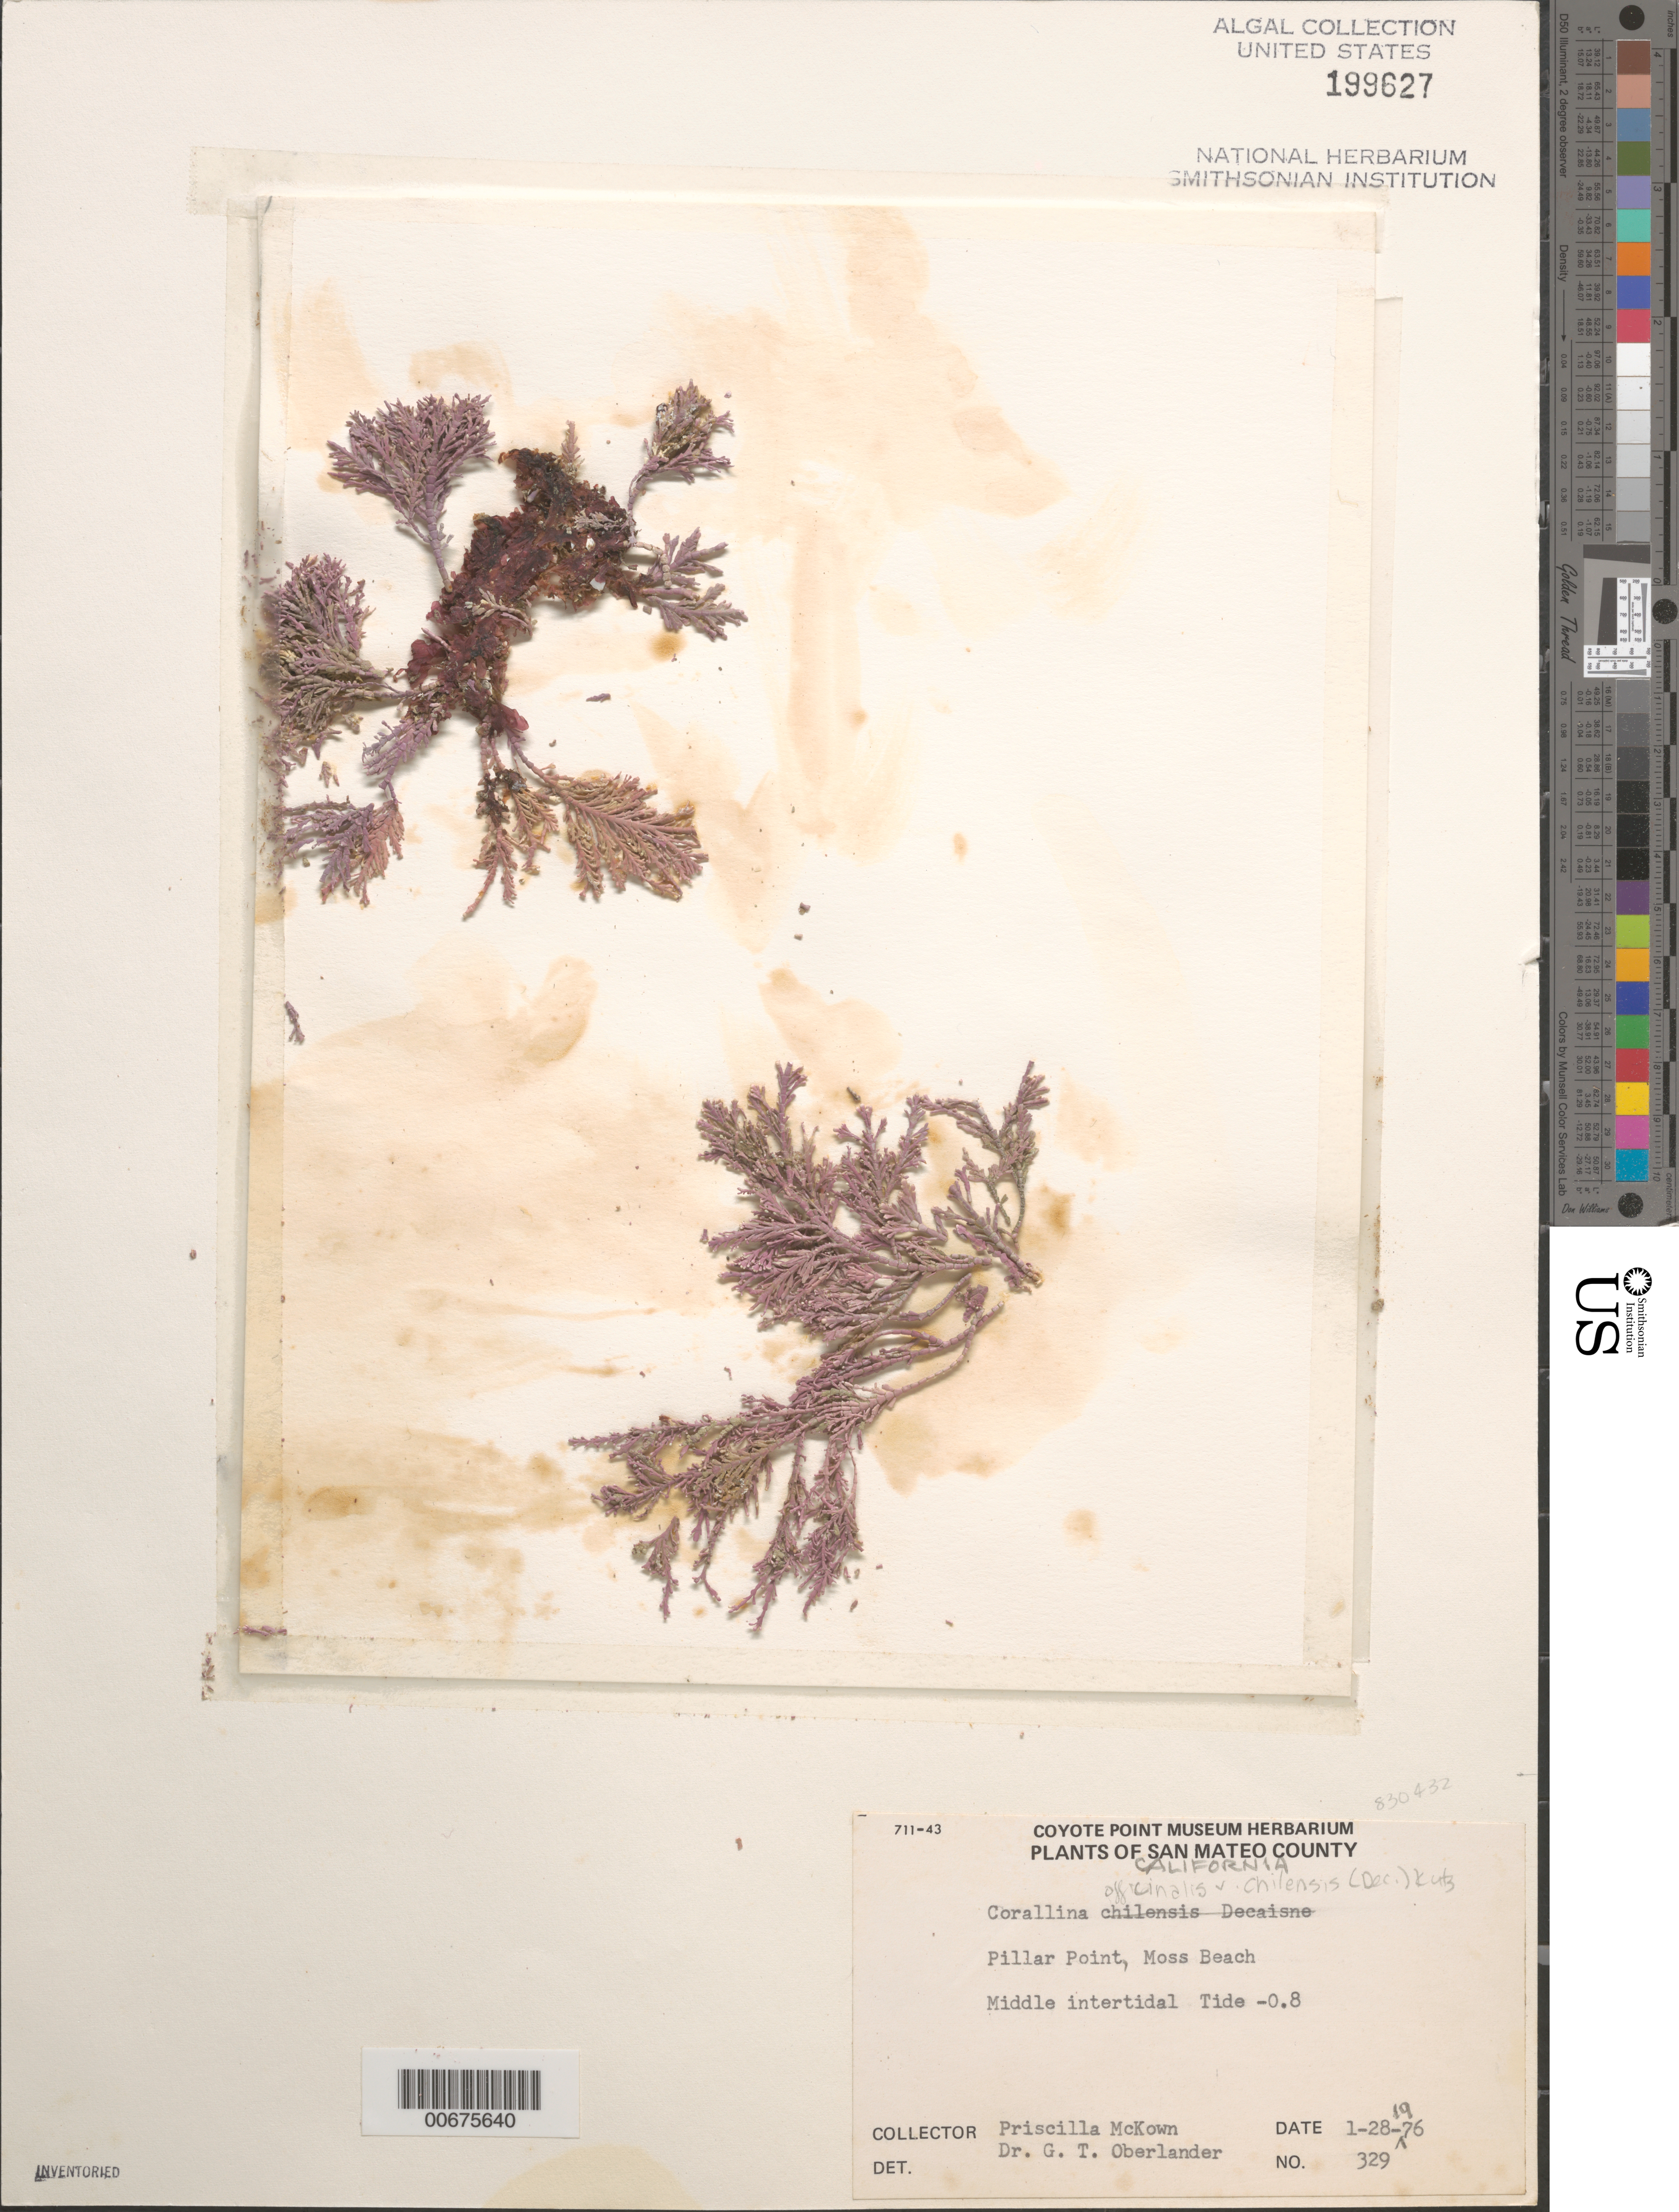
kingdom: Plantae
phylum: Rhodophyta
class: Florideophyceae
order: Corallinales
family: Corallinaceae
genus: Corallina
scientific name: Corallina officinalis var. chilensis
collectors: P. McKown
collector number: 329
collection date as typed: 18 Jan 1976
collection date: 1976-01-18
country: United States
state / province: California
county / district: San Mateo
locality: Moss Beach, Pillar Point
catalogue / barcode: US 199627